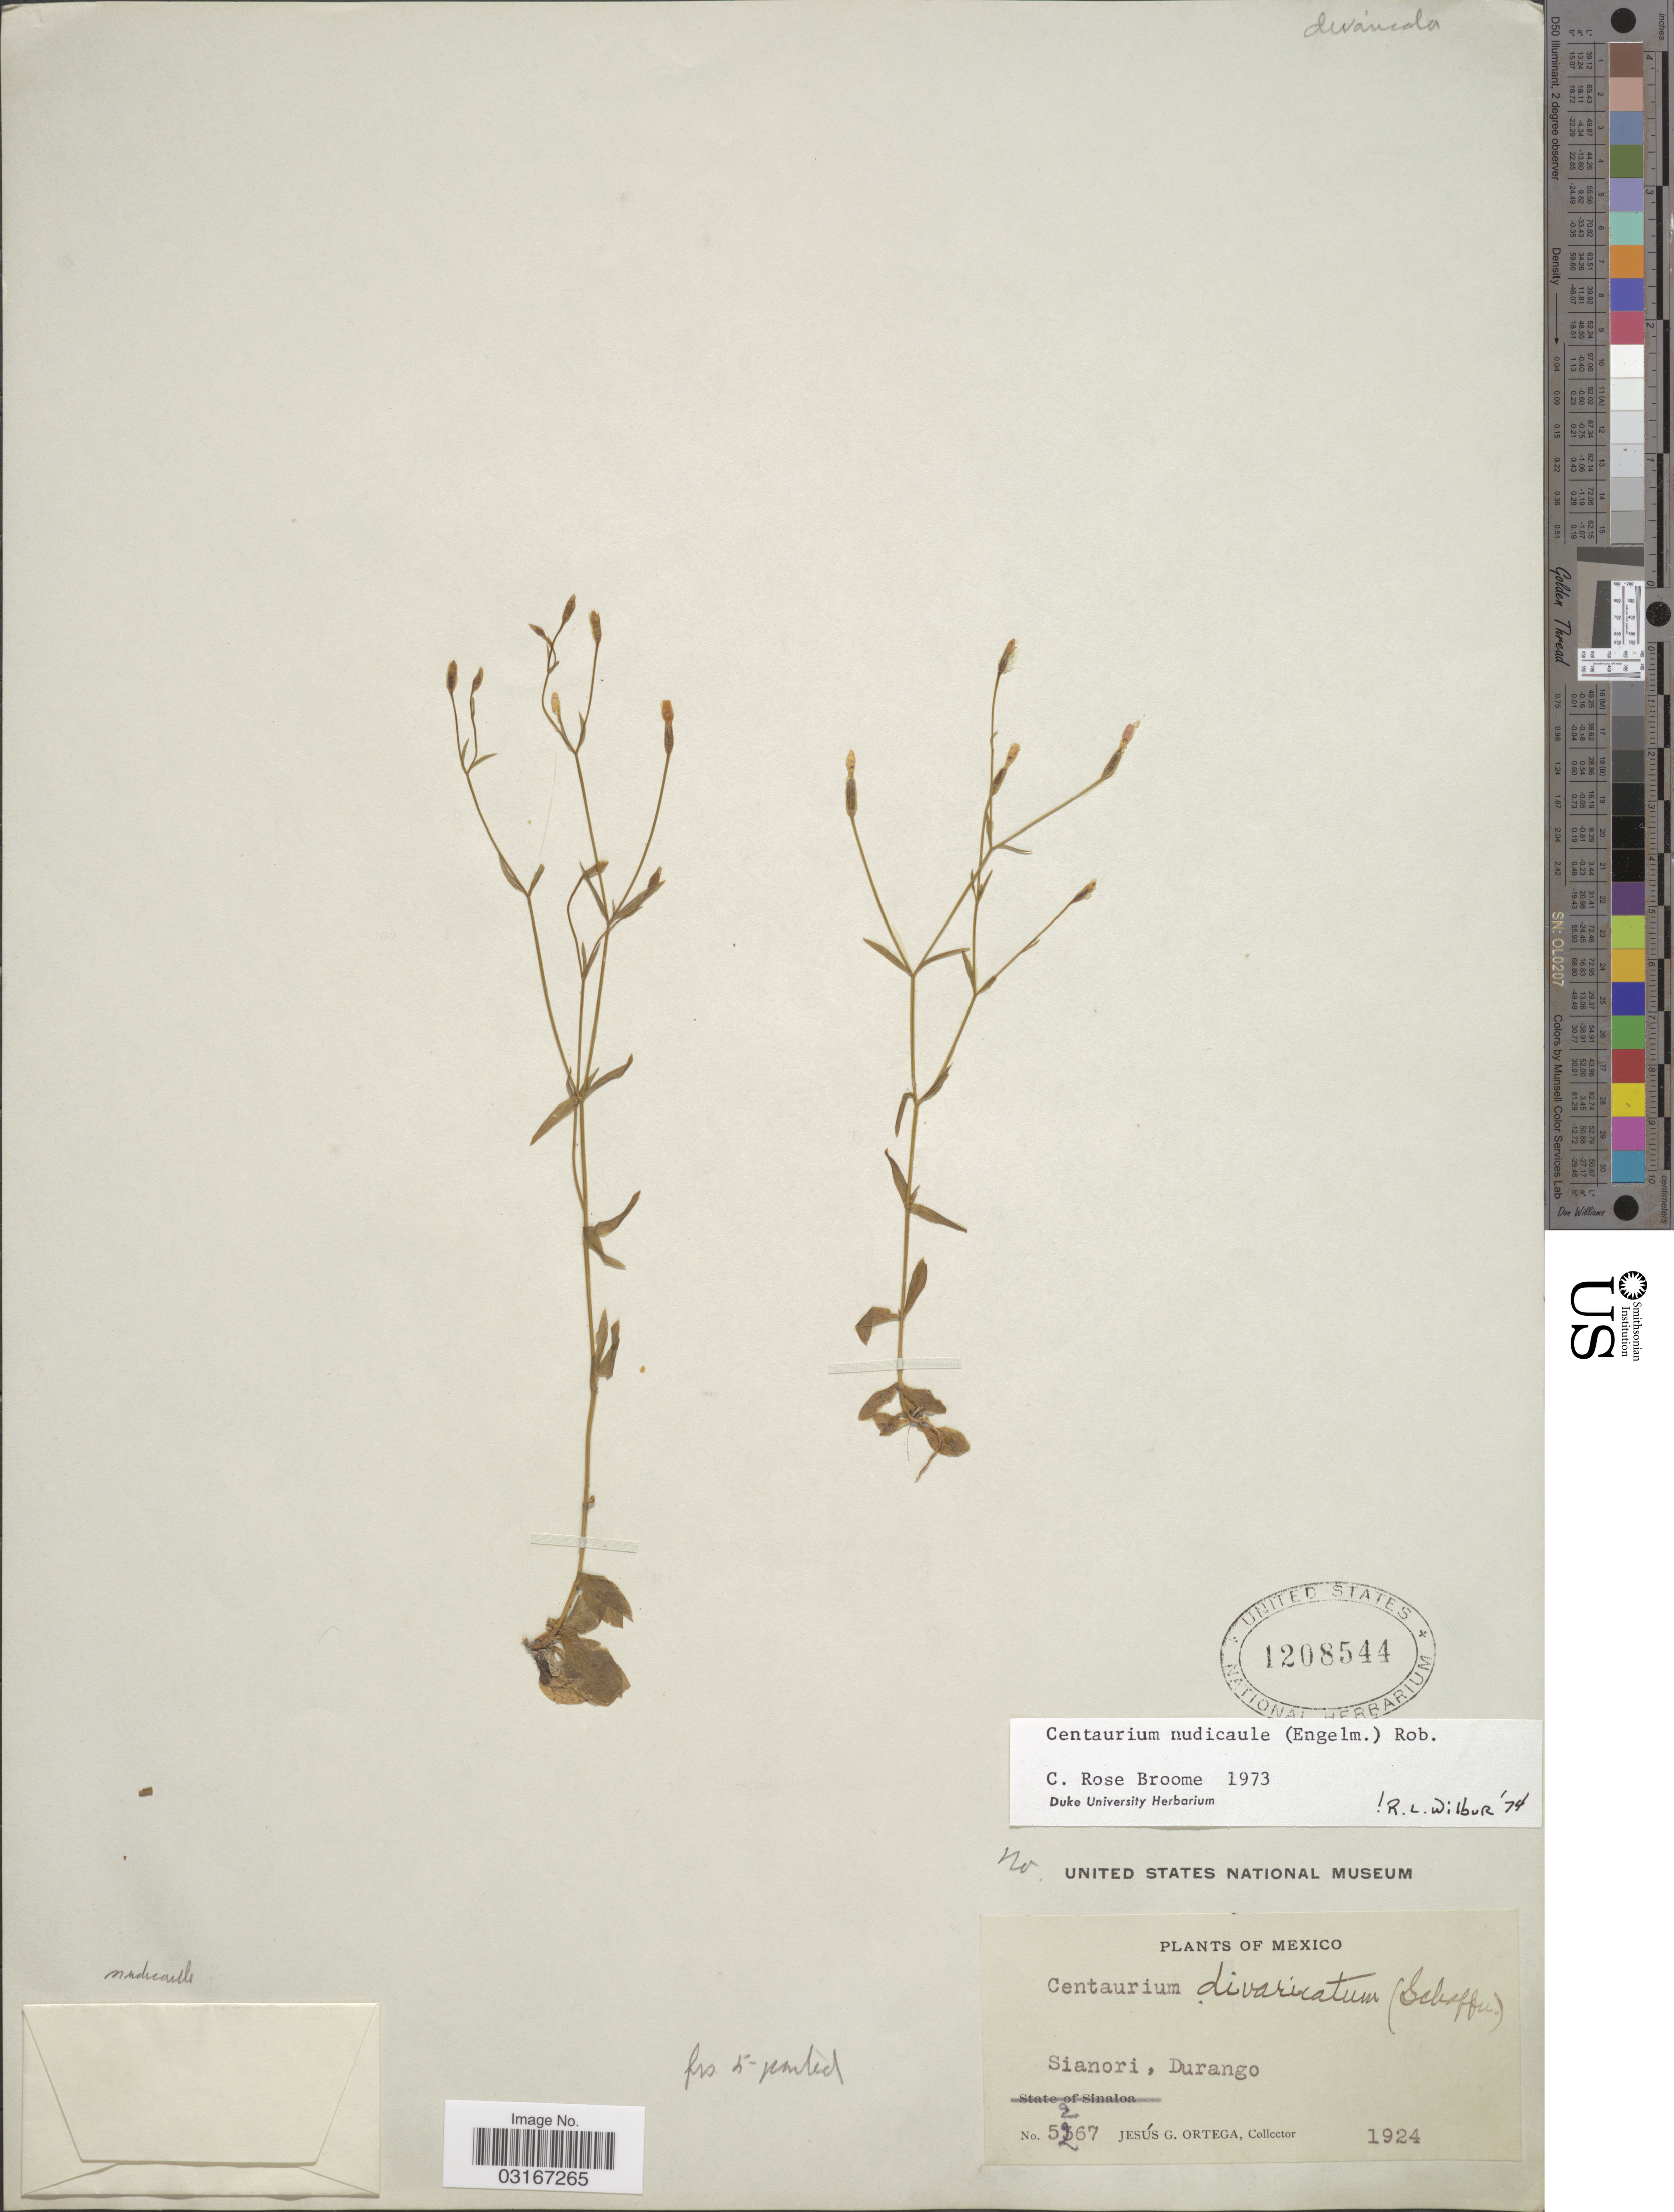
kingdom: Plantae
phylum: Tracheophyta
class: Magnoliopsida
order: Gentianales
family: Gentianaceae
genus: Centaurium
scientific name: Centaurium nudicaule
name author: (Engelm.) B.L. Rob.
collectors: J. Ortega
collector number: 5267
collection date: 1924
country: Mexico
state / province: Durango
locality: Sianori.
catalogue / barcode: US 1208544